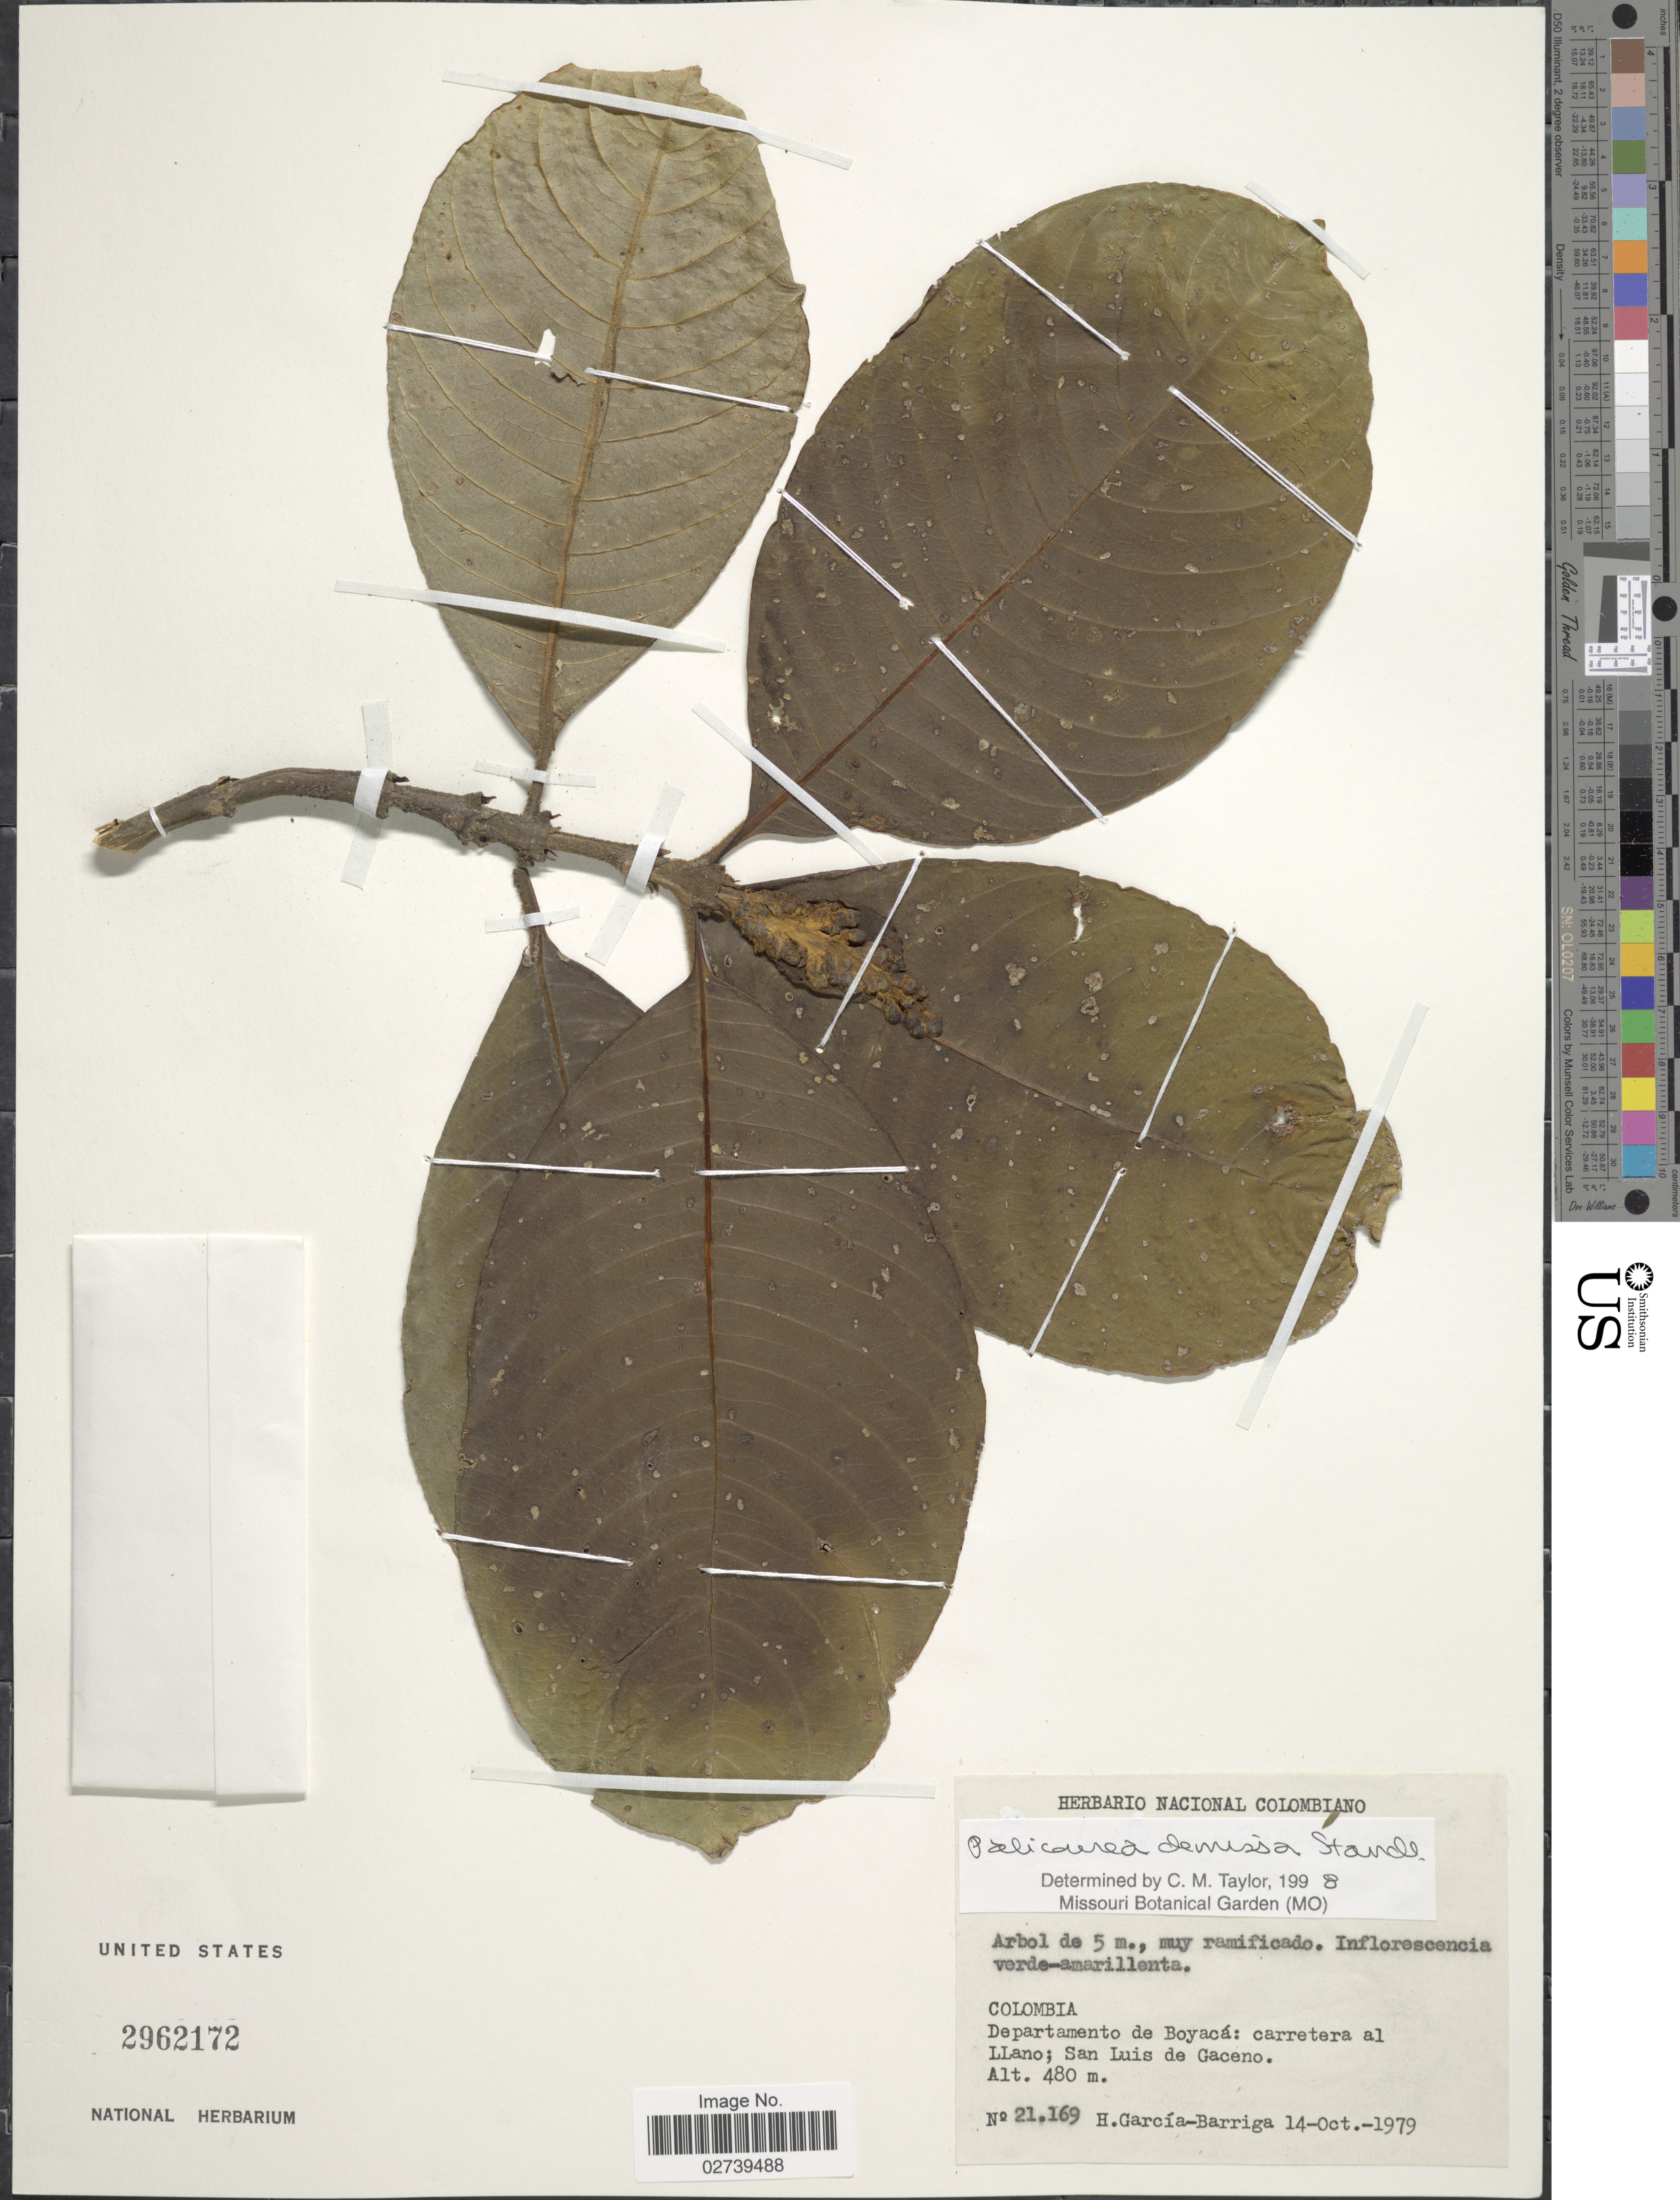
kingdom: Plantae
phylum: Tracheophyta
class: Magnoliopsida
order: Gentianales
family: Rubiaceae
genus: Palicourea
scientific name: Palicourea demissa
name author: Standl.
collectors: H. García Barriga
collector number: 21169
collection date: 1979-10-14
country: Colombia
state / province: Boyacá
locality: Carretera al LLano; San Luis de Gaceno.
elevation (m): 480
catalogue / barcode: US 2962172